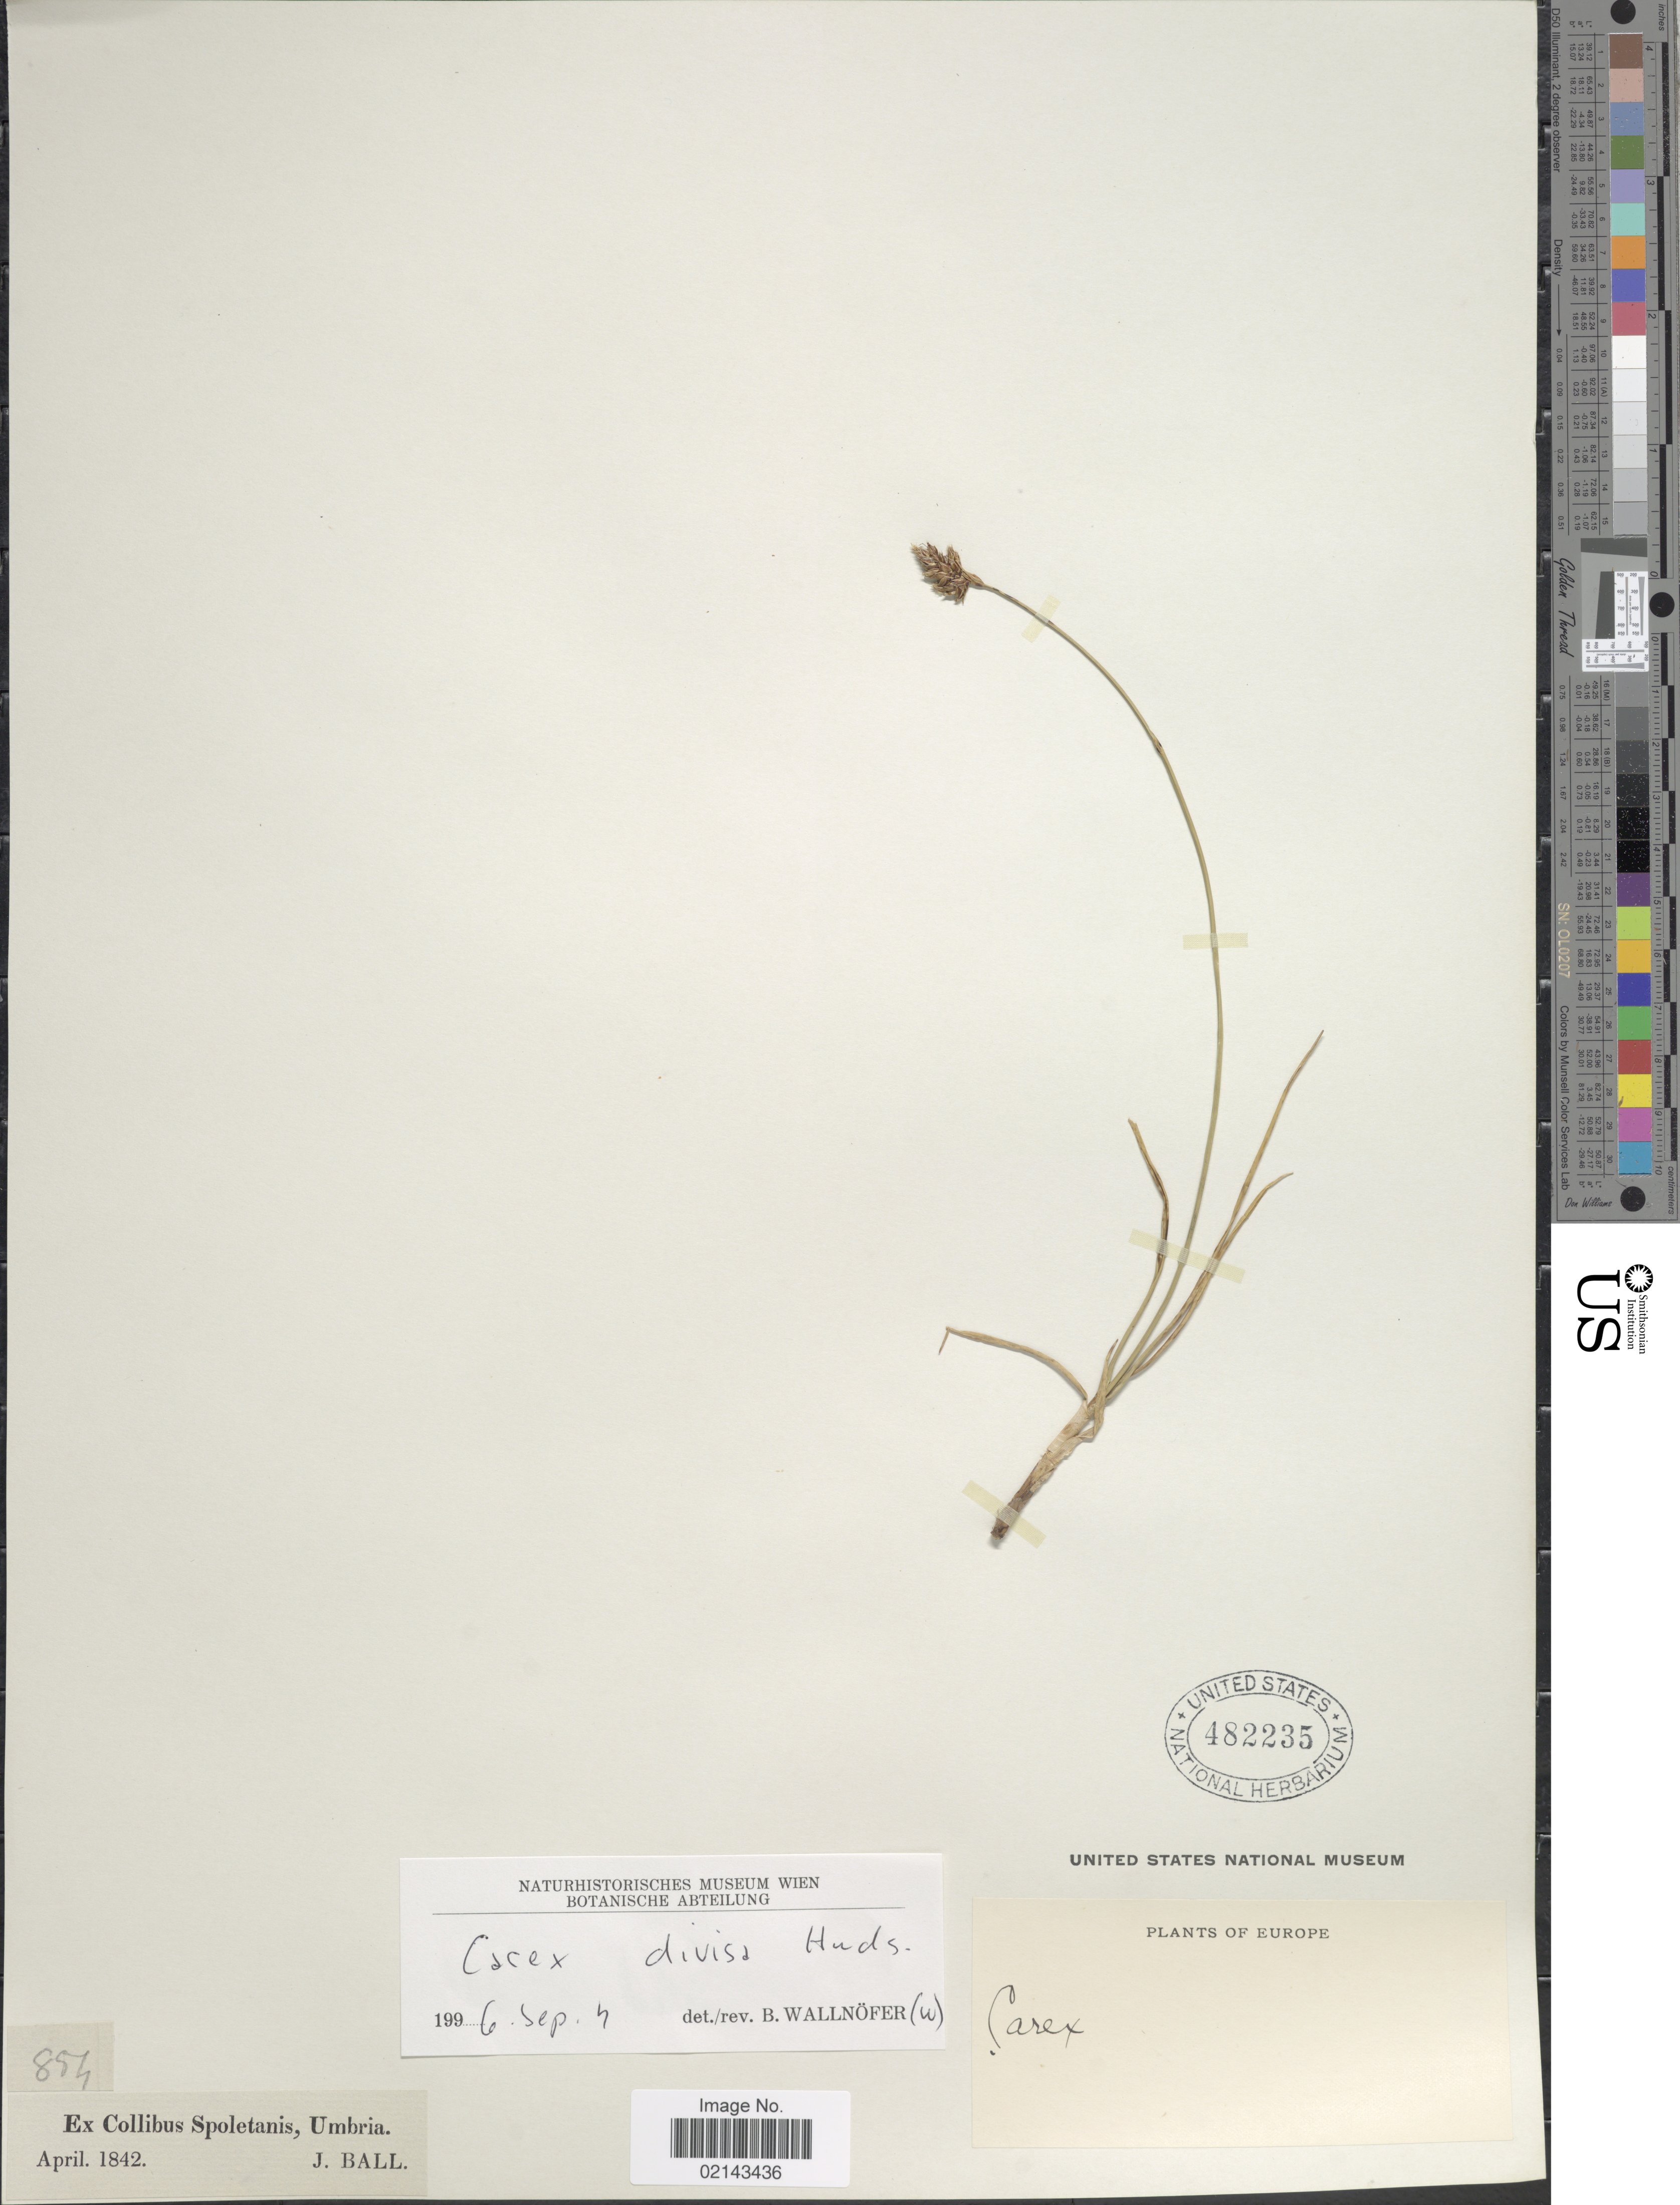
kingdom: Plantae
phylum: Tracheophyta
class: Liliopsida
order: Poales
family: Cyperaceae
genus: Carex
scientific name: Carex divisa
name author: Huds.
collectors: J. Ball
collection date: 1842-04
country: Italy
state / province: Umbria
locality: Ex Collibus Spoletanis, Umbria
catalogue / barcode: US 482235